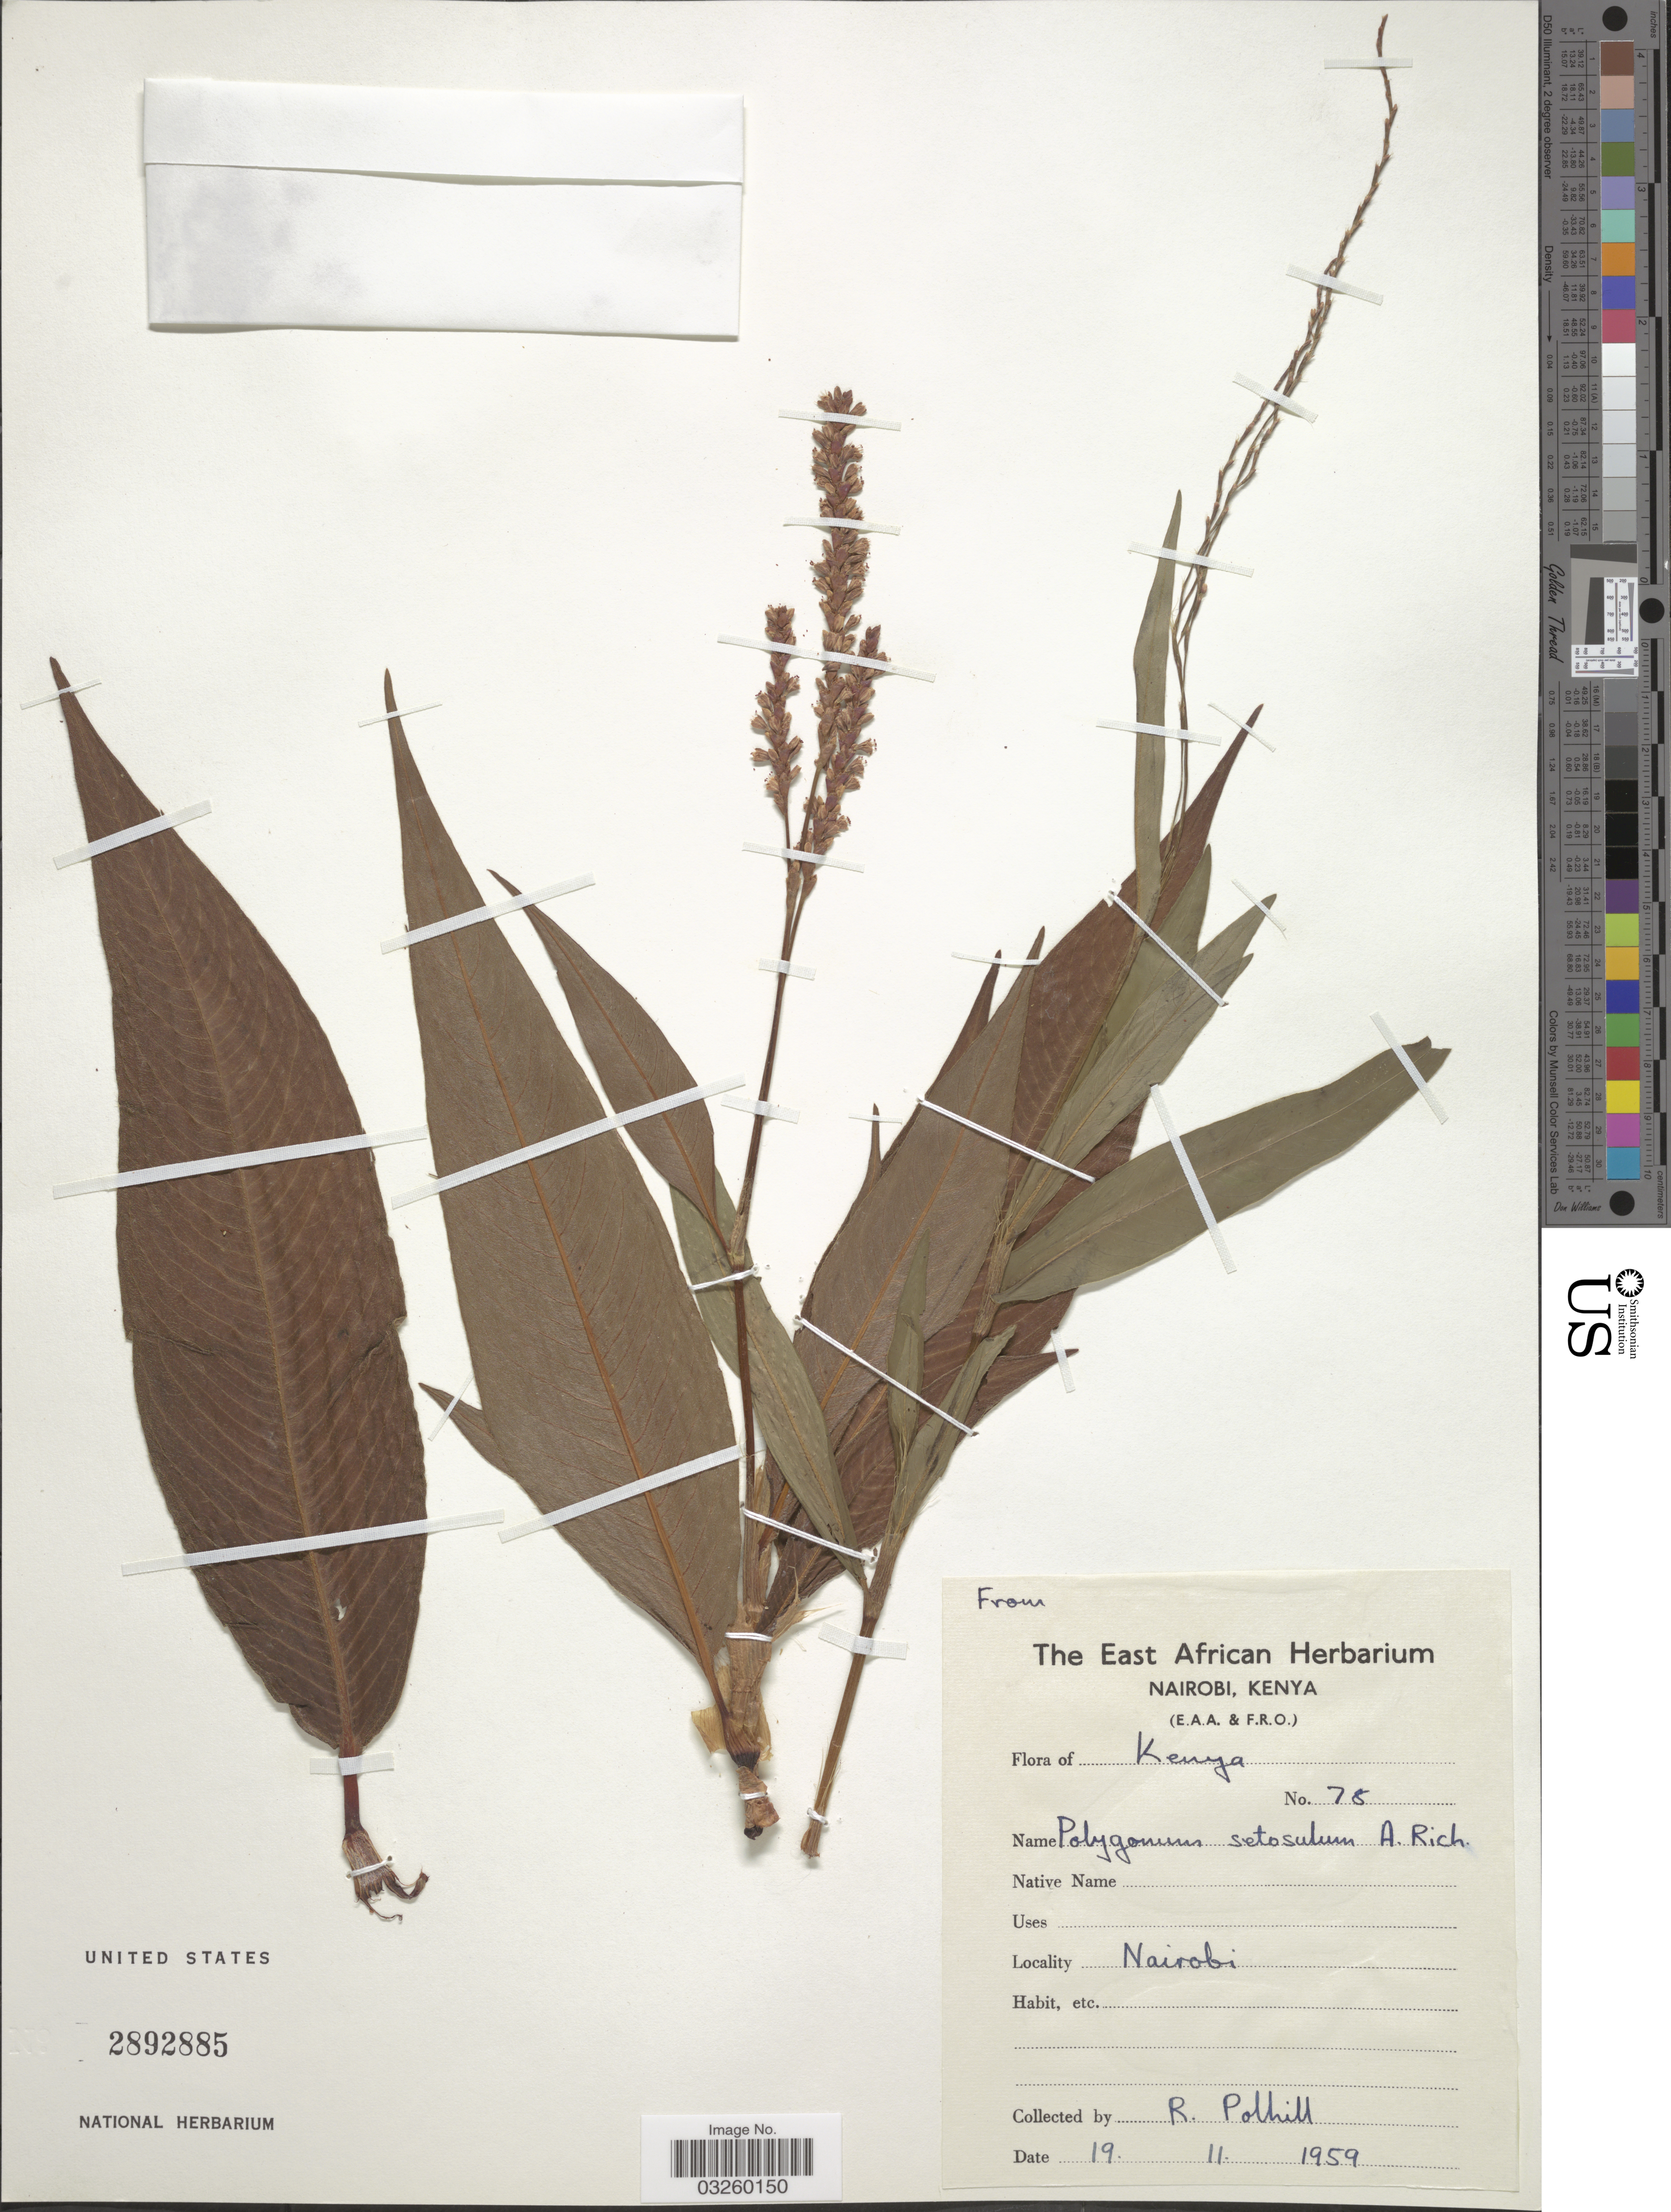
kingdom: Plantae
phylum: Tracheophyta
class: Magnoliopsida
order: Caryophyllales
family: Polygonaceae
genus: Polygonum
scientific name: Polygonum setulosum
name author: A. Rich.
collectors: R. M. Polhill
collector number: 75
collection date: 1959-11-19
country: Kenya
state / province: Nairobi Area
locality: Nairobi.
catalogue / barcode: US 2892885